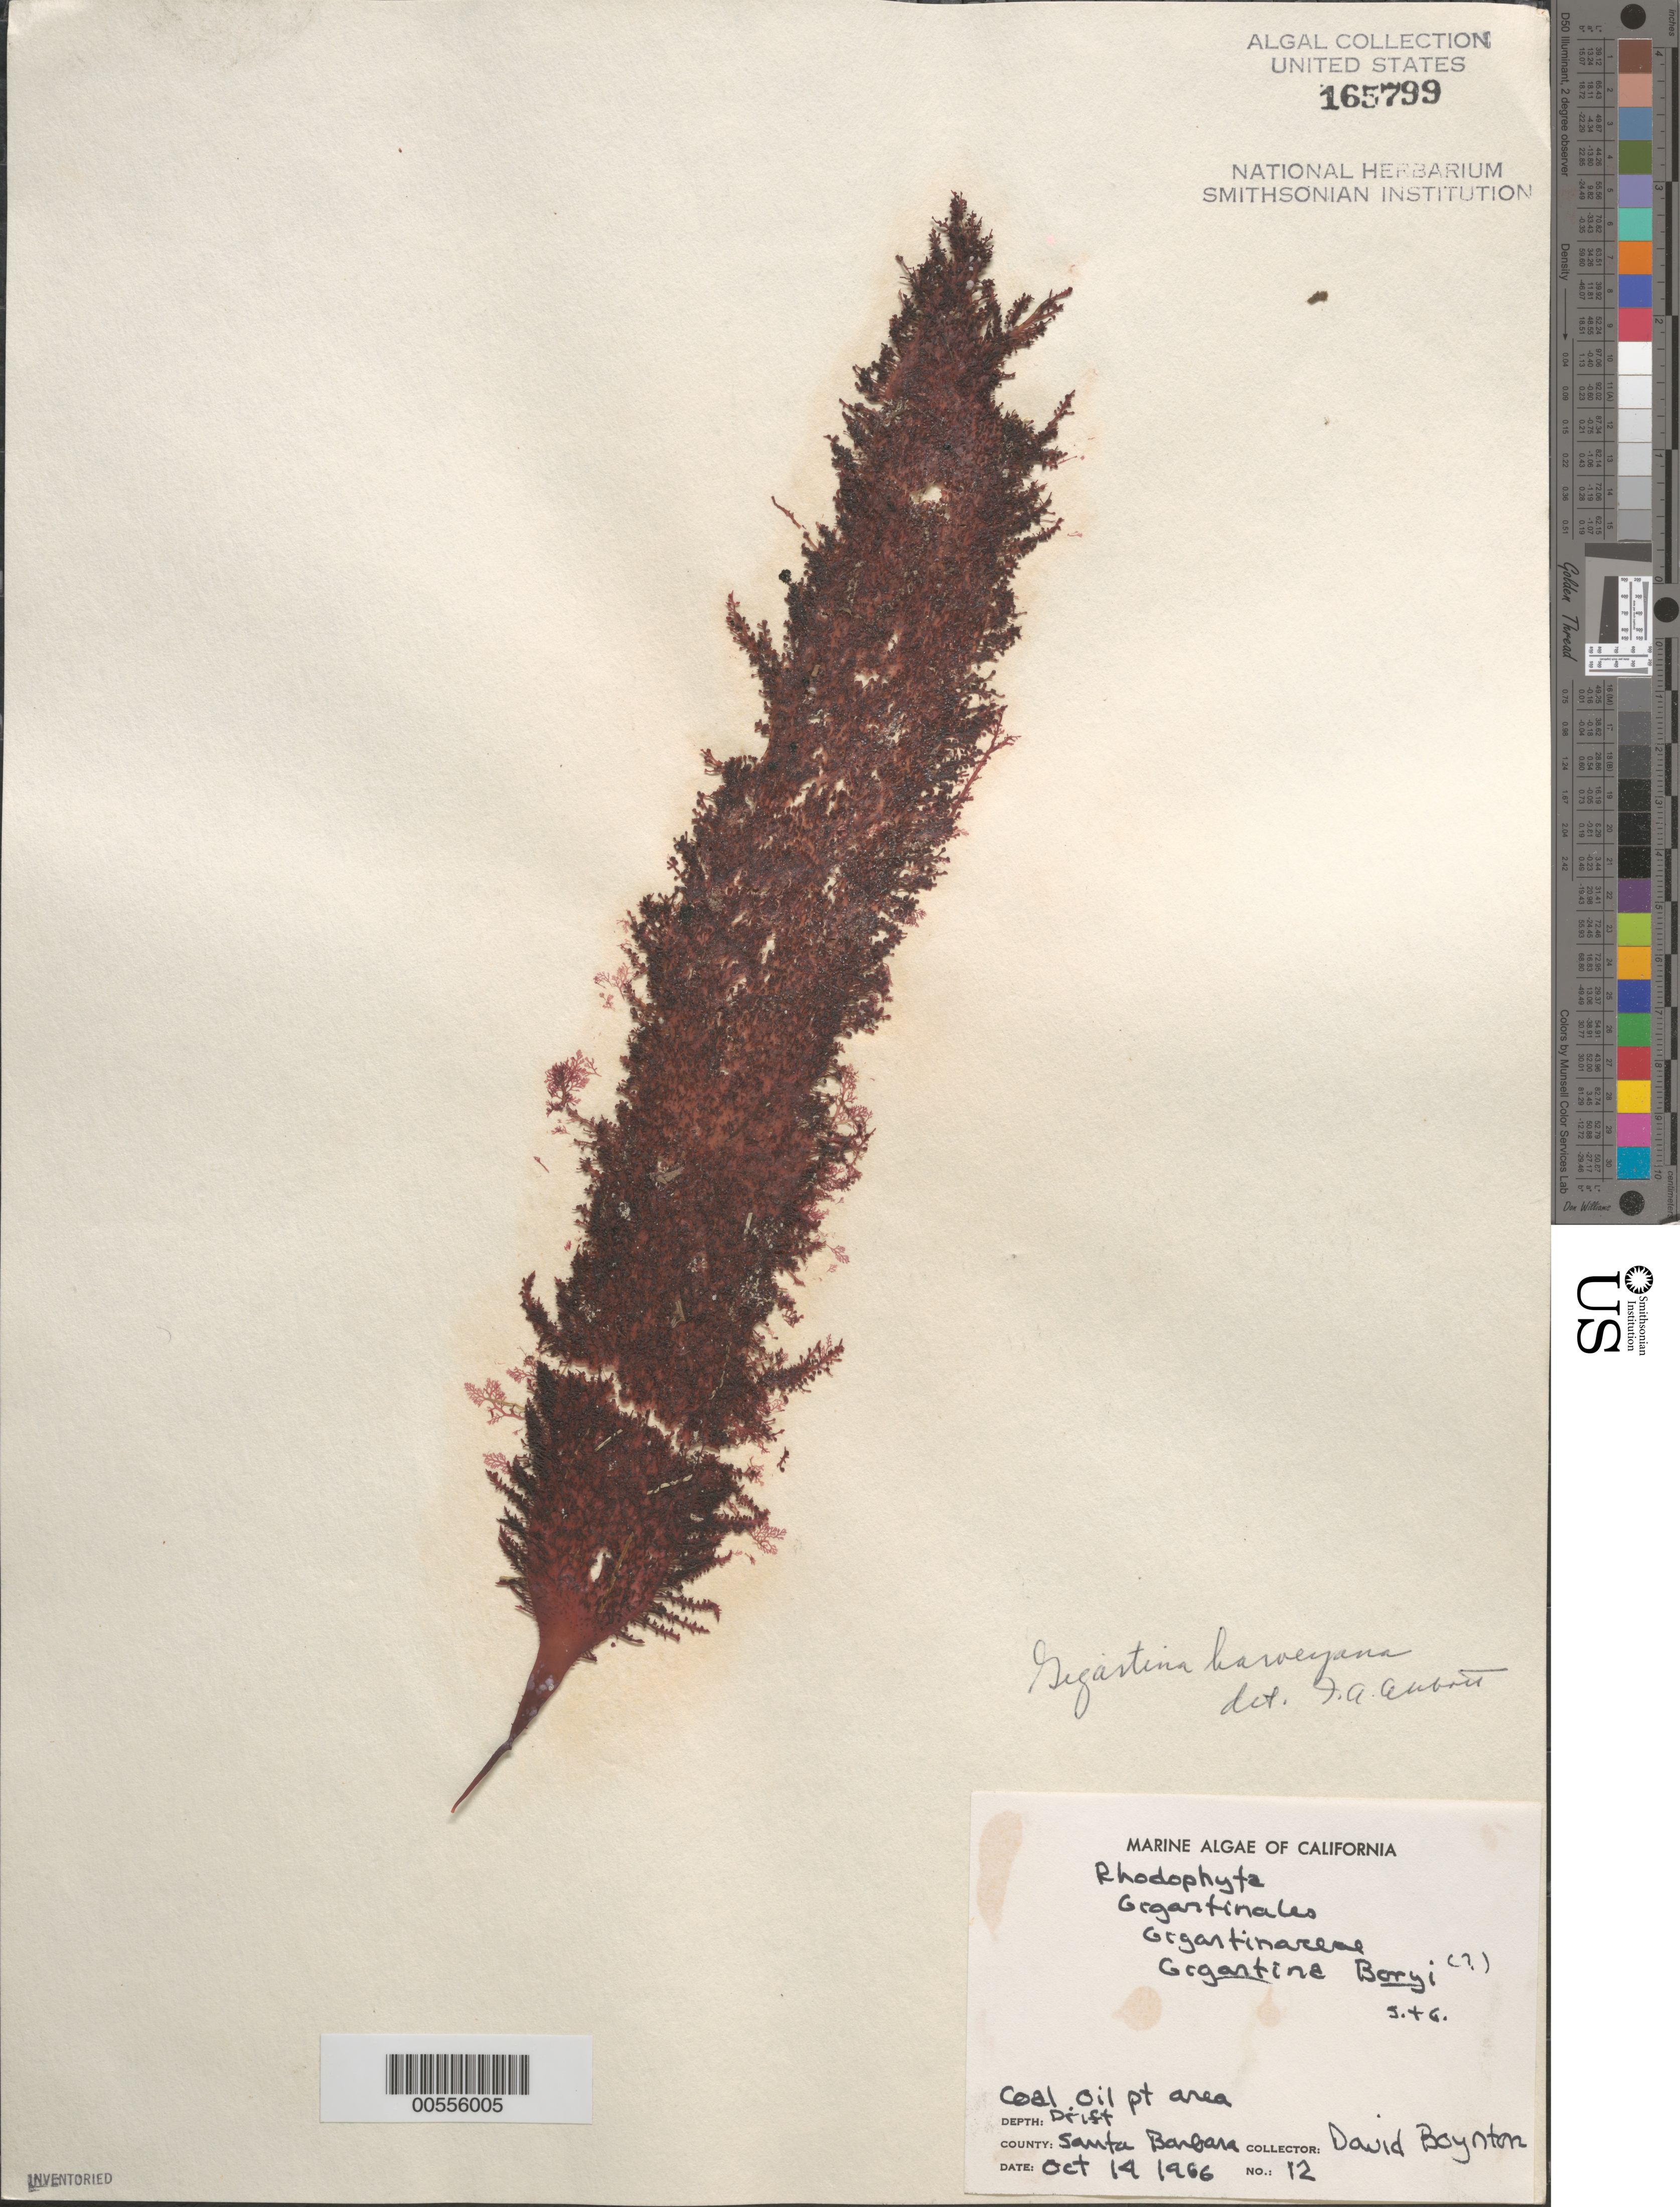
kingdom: Plantae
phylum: Rhodophyta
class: Florideophyceae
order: Gigartinales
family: Gigartinaceae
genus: Chondracanthus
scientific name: Chondracanthus harveyanus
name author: (Kütz.) Guiry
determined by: Algae name updating Project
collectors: D. Boynton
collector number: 12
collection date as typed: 14 Oct 1966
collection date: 1966-10-14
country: United States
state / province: California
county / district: Santa Barbara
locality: Coal Oil Point area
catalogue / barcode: US 165799